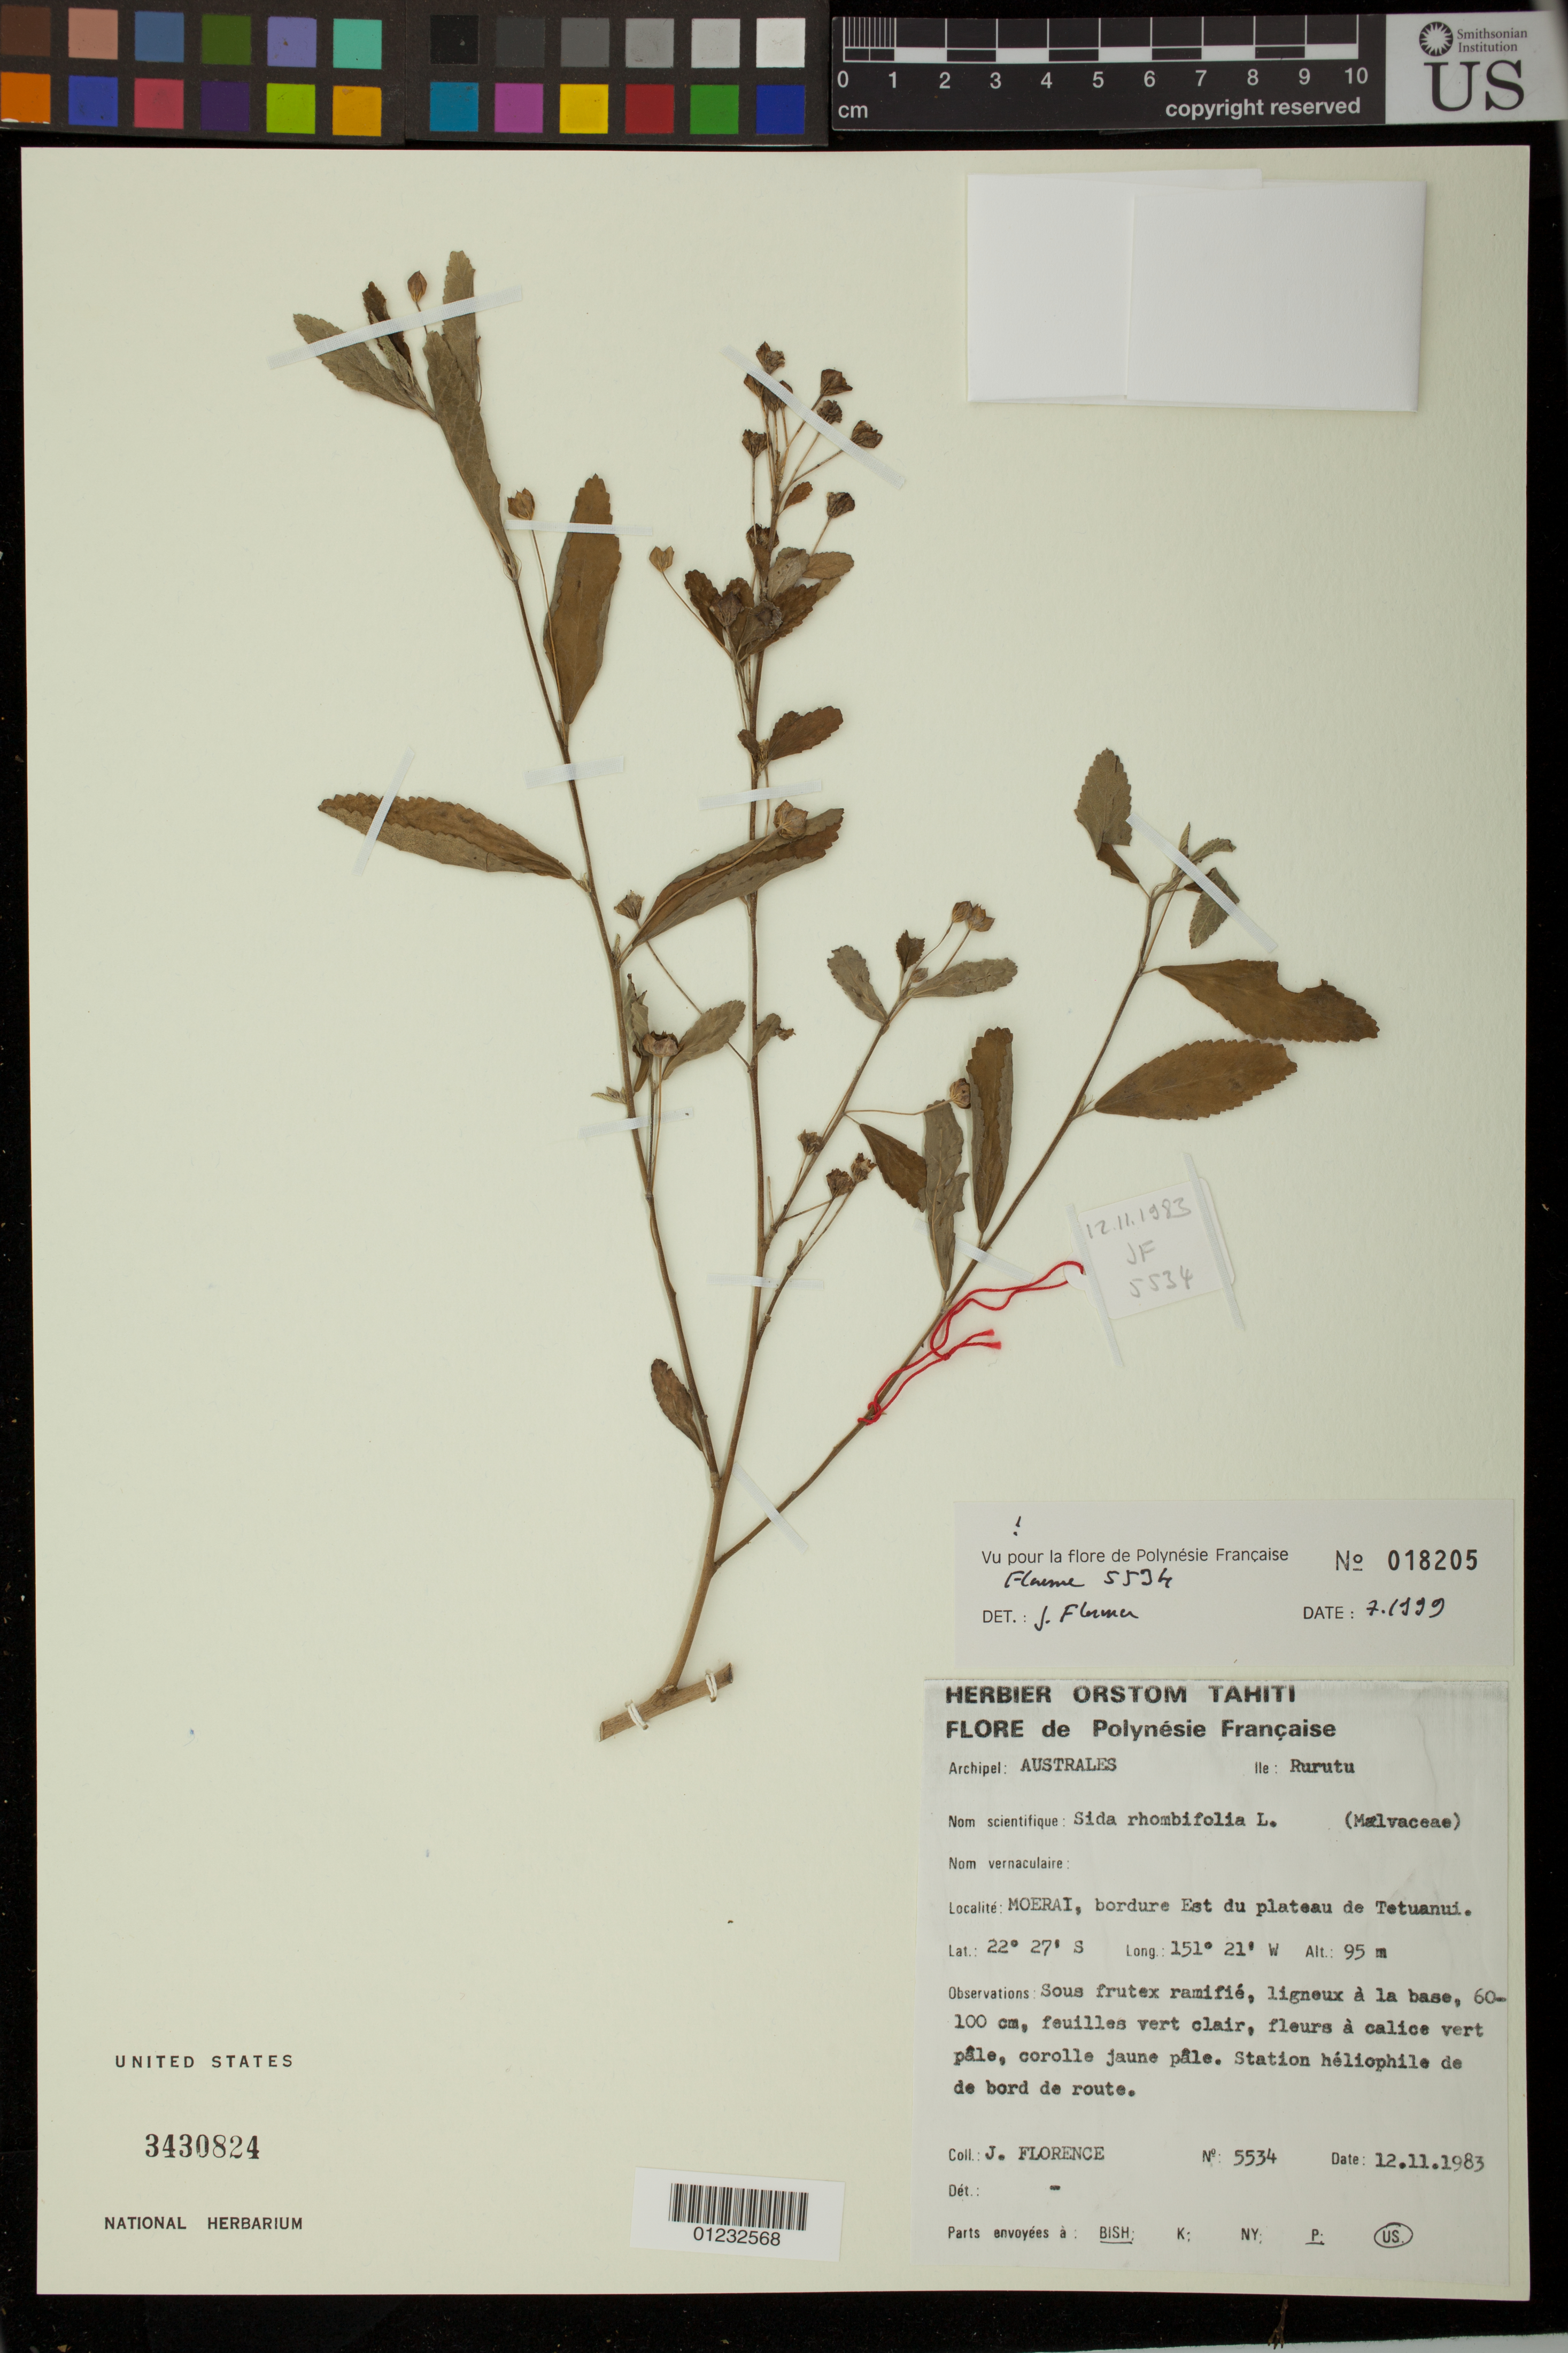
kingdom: Plantae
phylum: Tracheophyta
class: Magnoliopsida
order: Malvales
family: Malvaceae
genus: Sida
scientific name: Sida rhombifolia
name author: L.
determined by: Florence, J.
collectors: J. Florence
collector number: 5534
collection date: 1983-11-12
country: French Polynesia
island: Rurutu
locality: Moerai, bordure Est du plateau de Tetuanui, bord de route.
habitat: Station hèliophile.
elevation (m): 95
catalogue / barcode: US 3430824